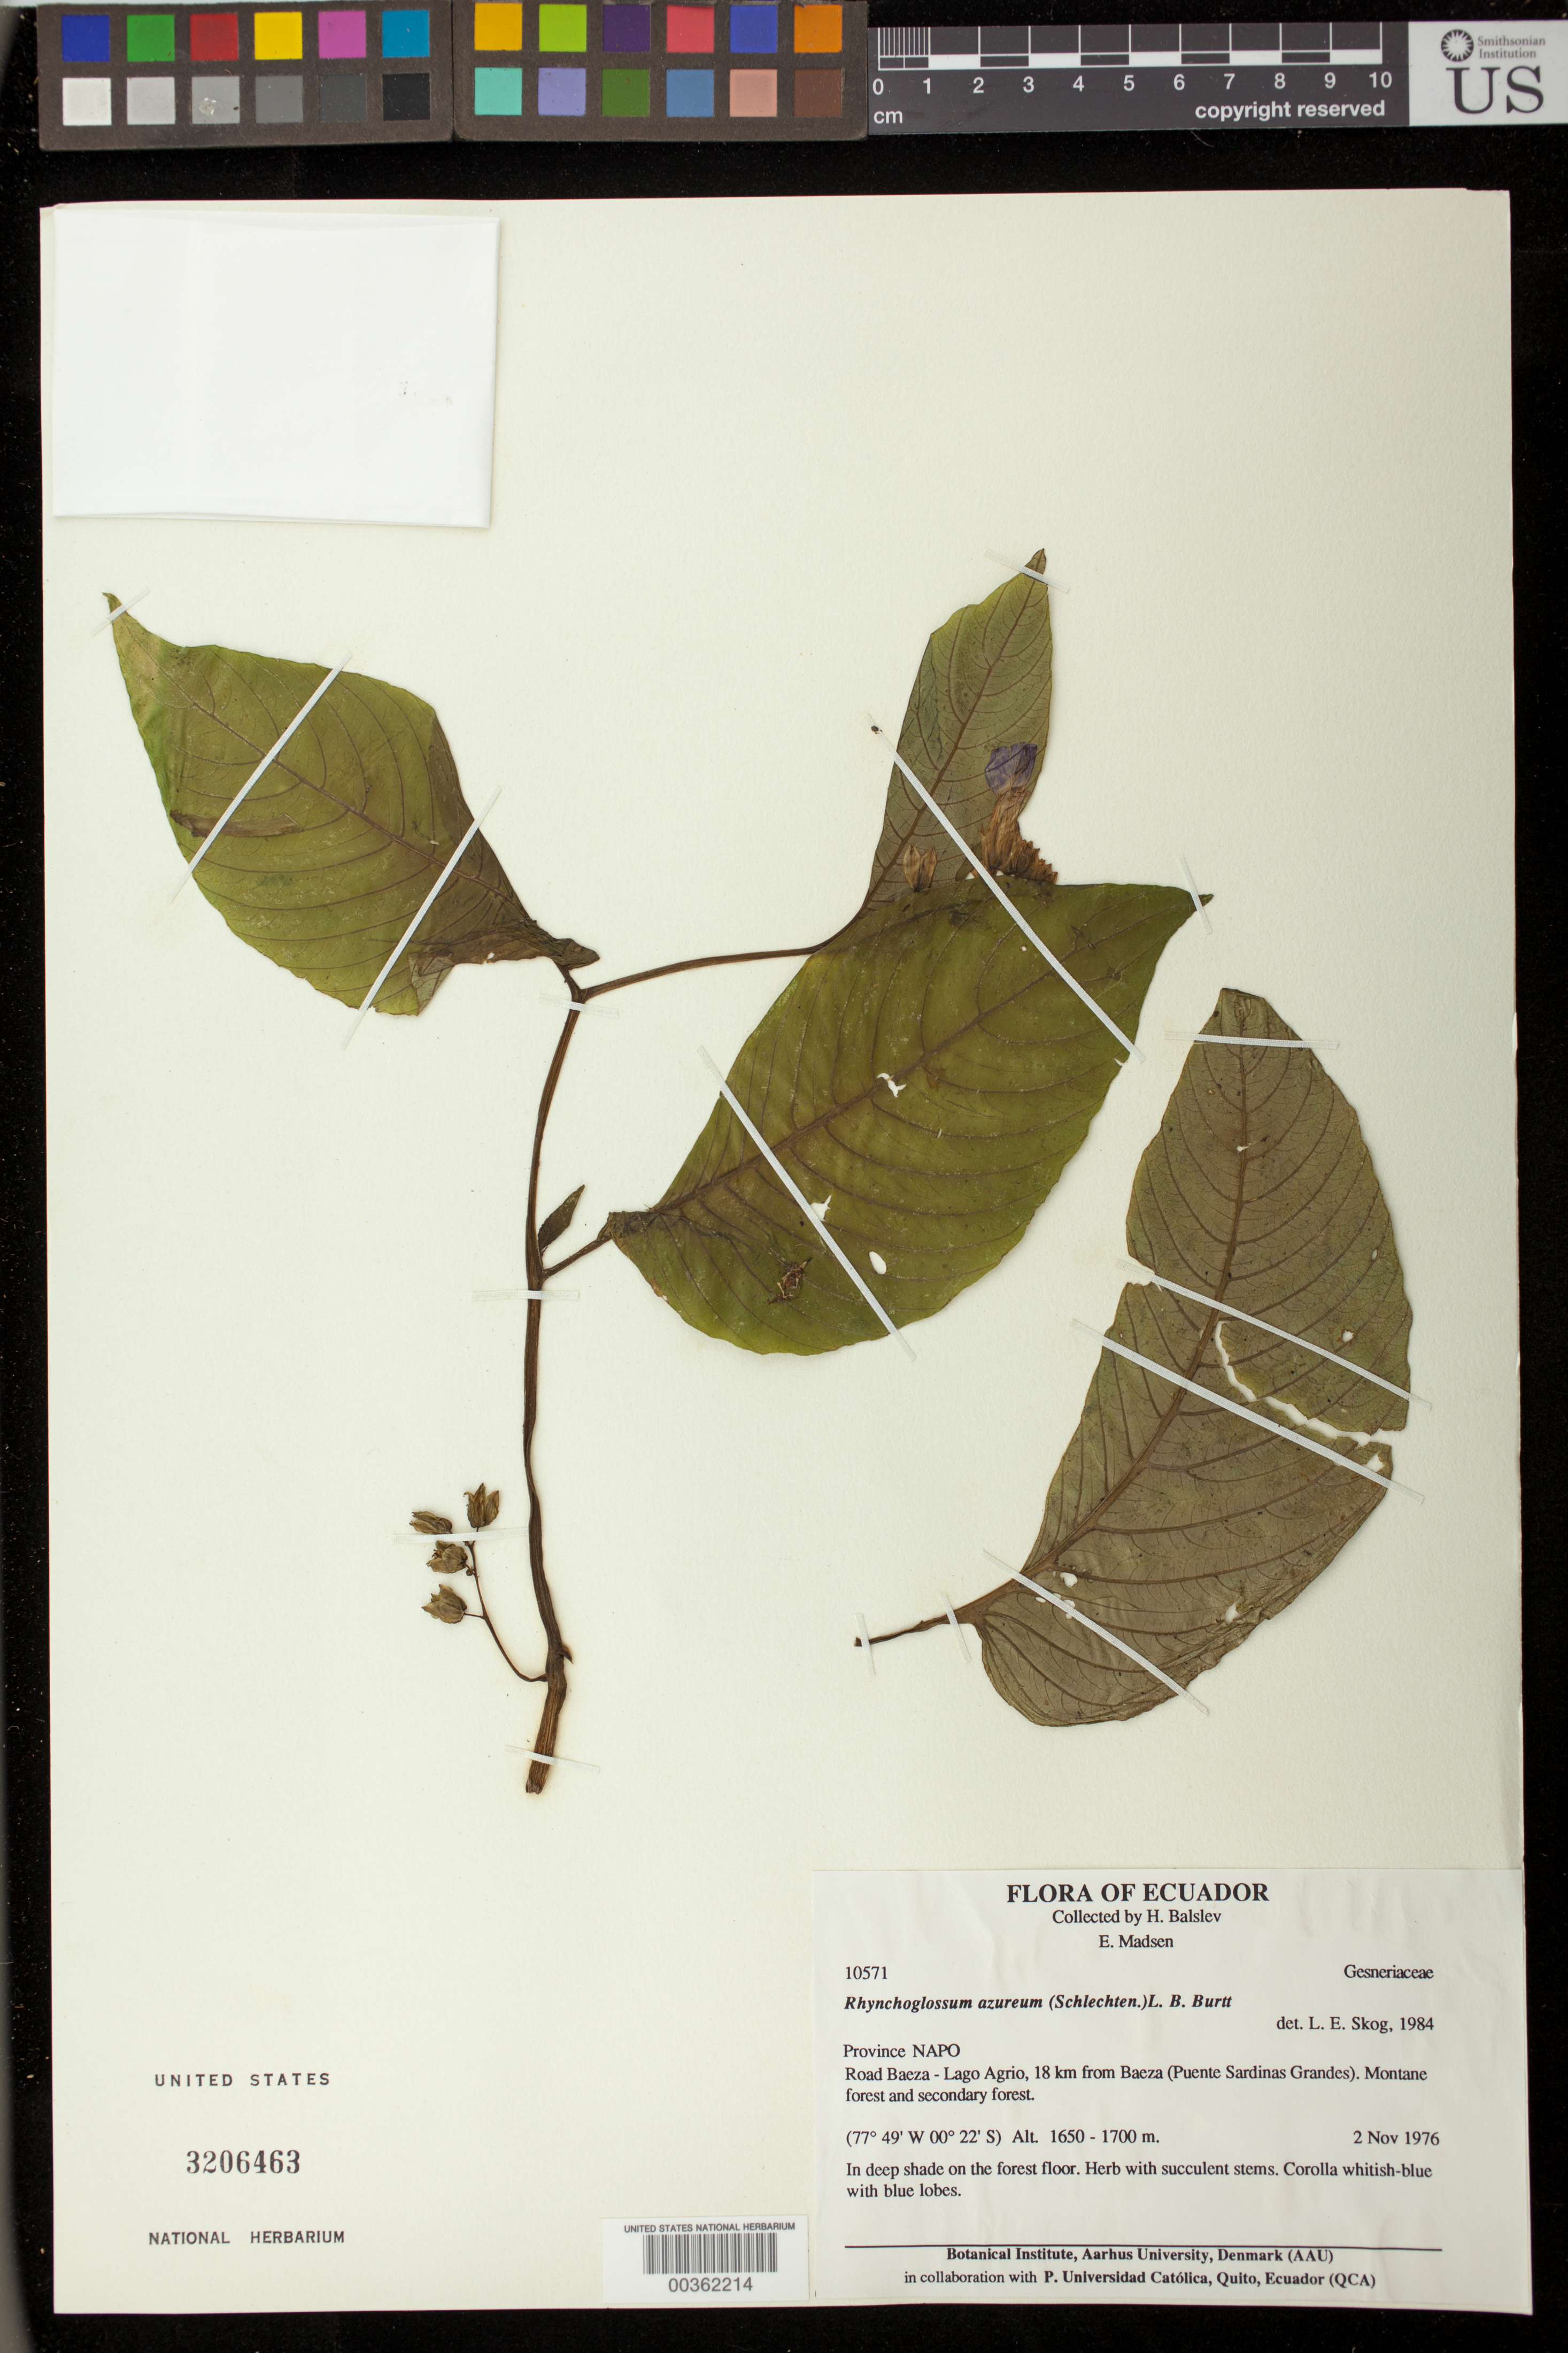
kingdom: Plantae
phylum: Tracheophyta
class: Magnoliopsida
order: Lamiales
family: Gesneriaceae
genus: Rhynchoglossum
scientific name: Rhynchoglossum azureum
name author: (Schltdl.) B.L. Burtt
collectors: H. Balslev & E. Madsen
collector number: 10571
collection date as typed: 02 Nov 1976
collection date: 1976-11-02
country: Ecuador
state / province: Napo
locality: Road Baeza-Lago Agrio, 18 km from Baeza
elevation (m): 1650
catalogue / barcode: US 3206463